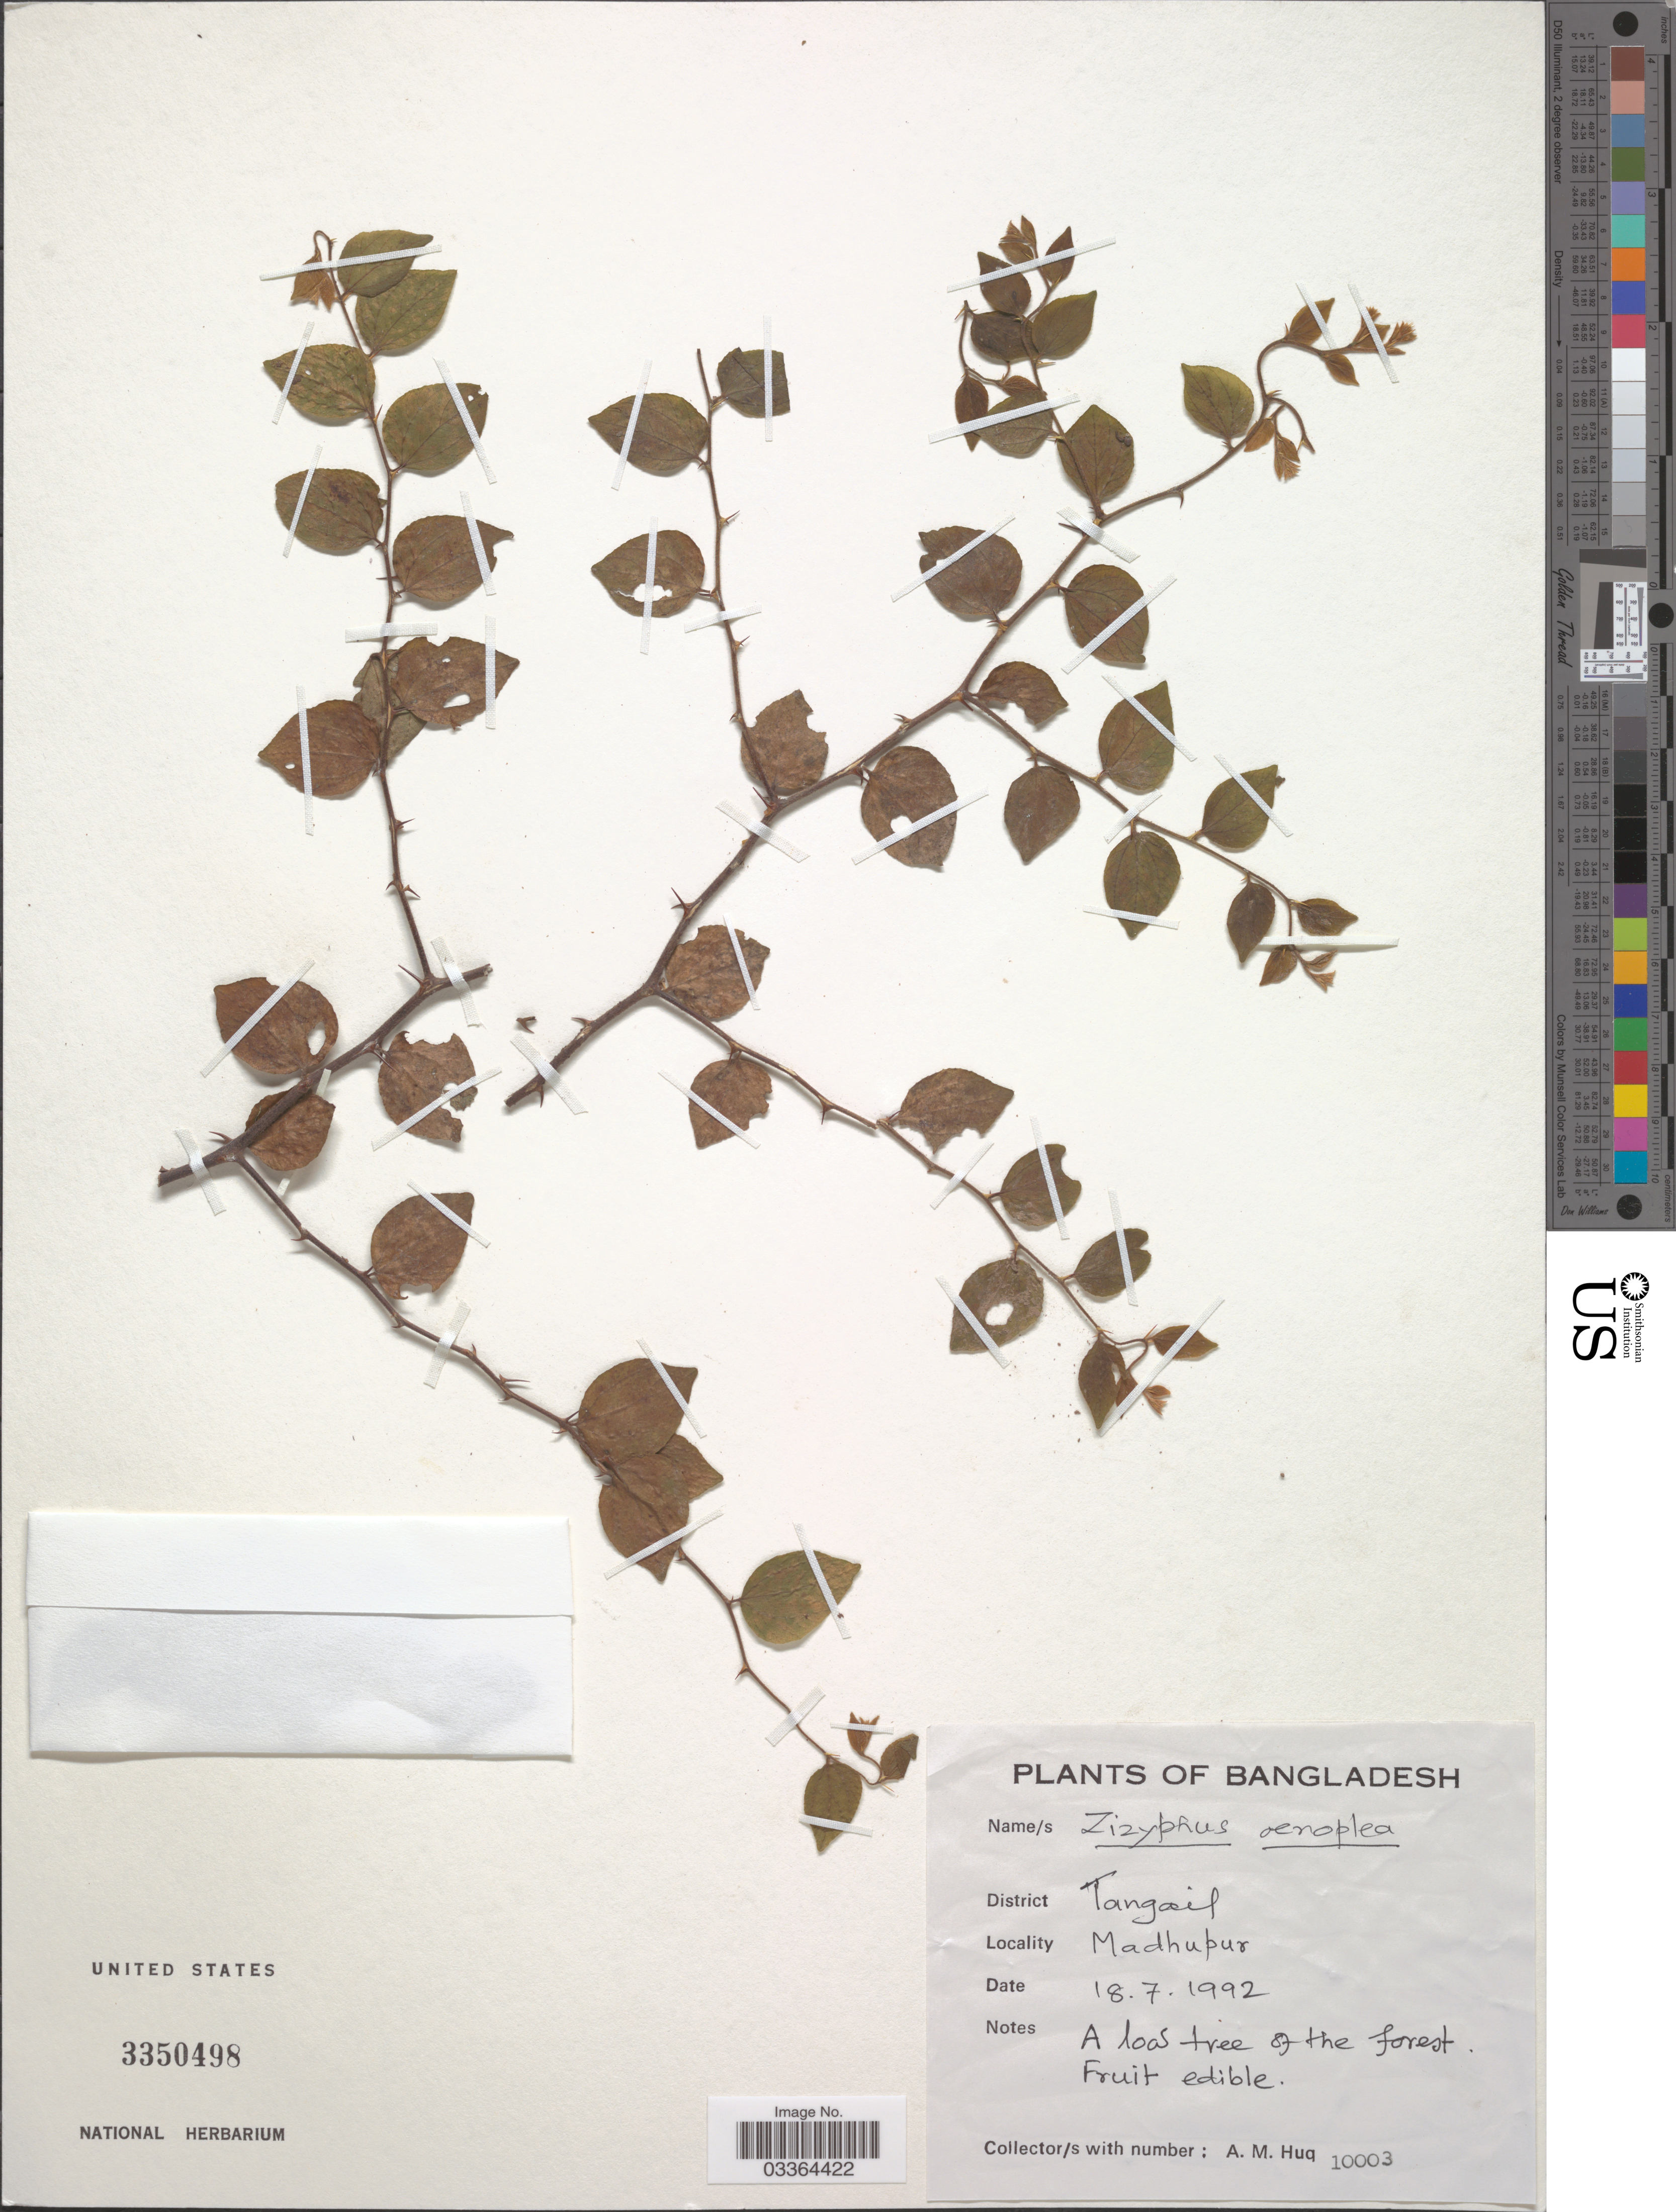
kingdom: Plantae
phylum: Tracheophyta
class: Magnoliopsida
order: Rosales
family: Rhamnaceae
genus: Ziziphus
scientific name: Ziziphus oenopolia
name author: (L.) Mill.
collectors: A. M. Huq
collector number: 10003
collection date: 1992-07-18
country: Bangladesh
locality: District Tangail, Madhupur.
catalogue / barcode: US 3350498